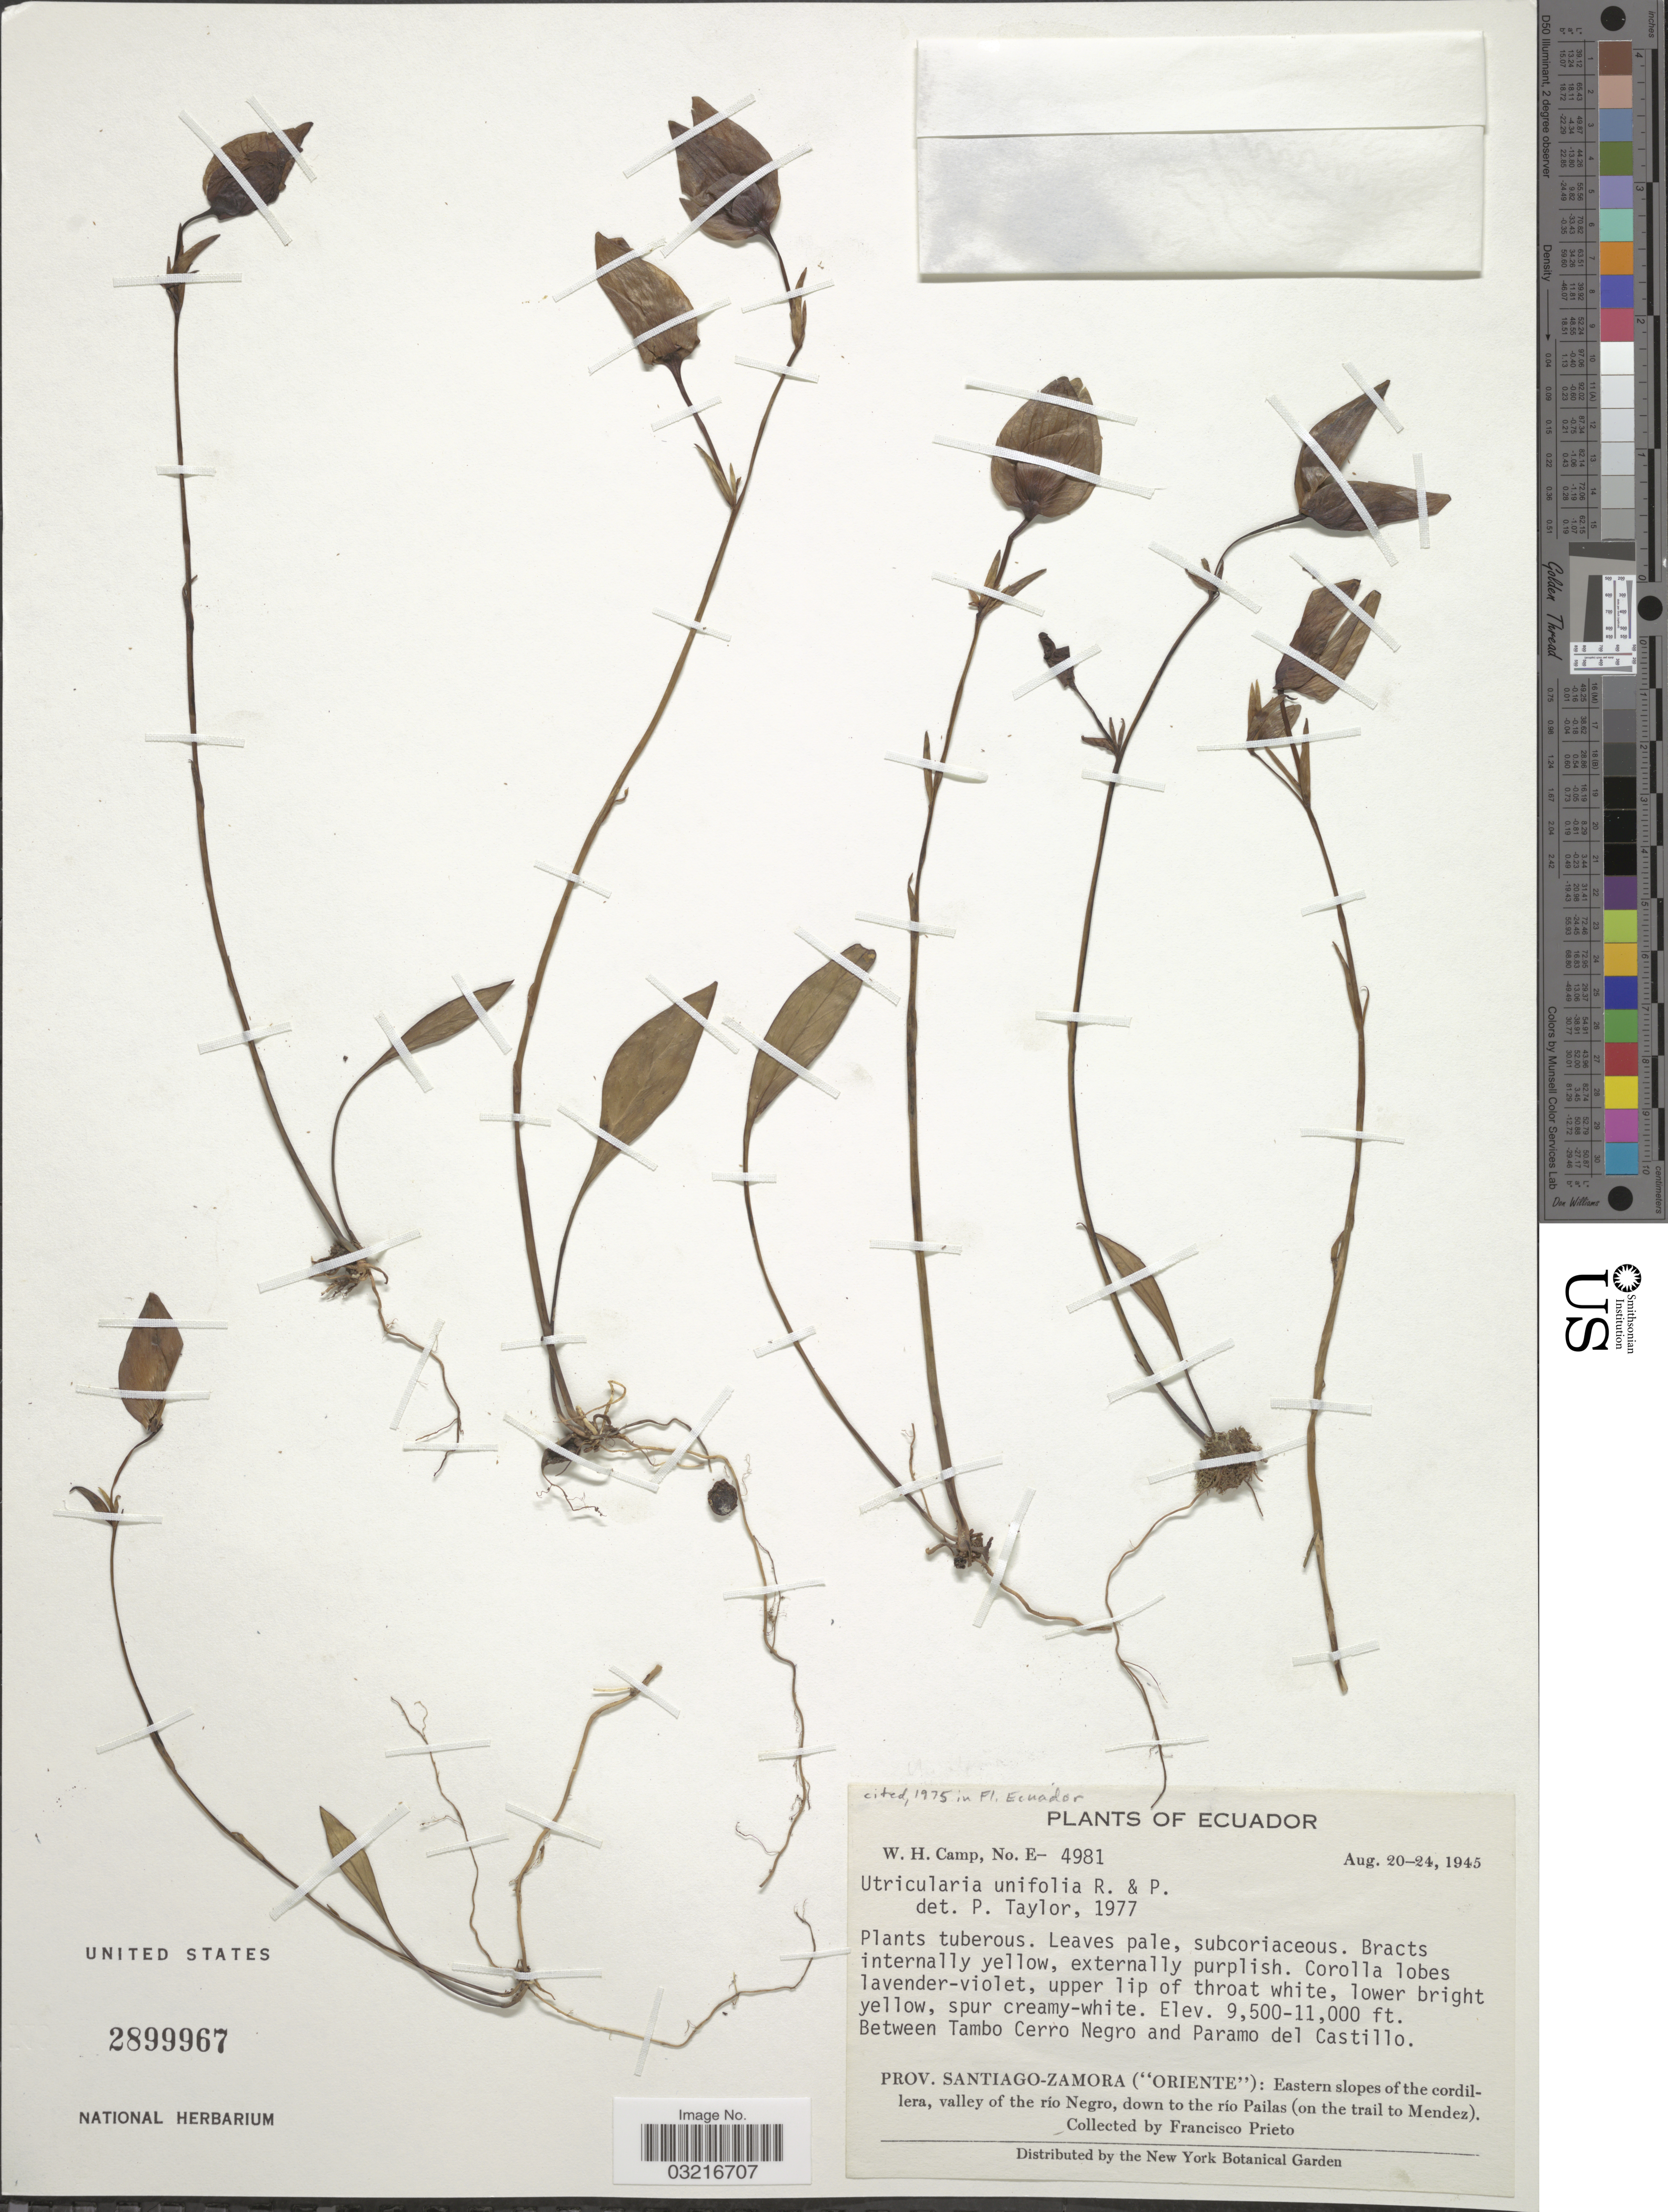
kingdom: Plantae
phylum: Tracheophyta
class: Magnoliopsida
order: Lamiales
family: Lentibulariaceae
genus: Utricularia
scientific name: Utricularia unifolia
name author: Ruiz & Pav.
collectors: F. Prieto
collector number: E-4981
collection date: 1945-08-20/1945-08-24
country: Ecuador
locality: Between Tambo Cerro Negro and Paramo del Castillo, Prov. Santiago-Zamora ("Oriente"): Eastern slopes of the cordillera, valley of the río Negro, down to the río Pailas (on the trail to Mendez).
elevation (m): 2896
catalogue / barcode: US 2899967